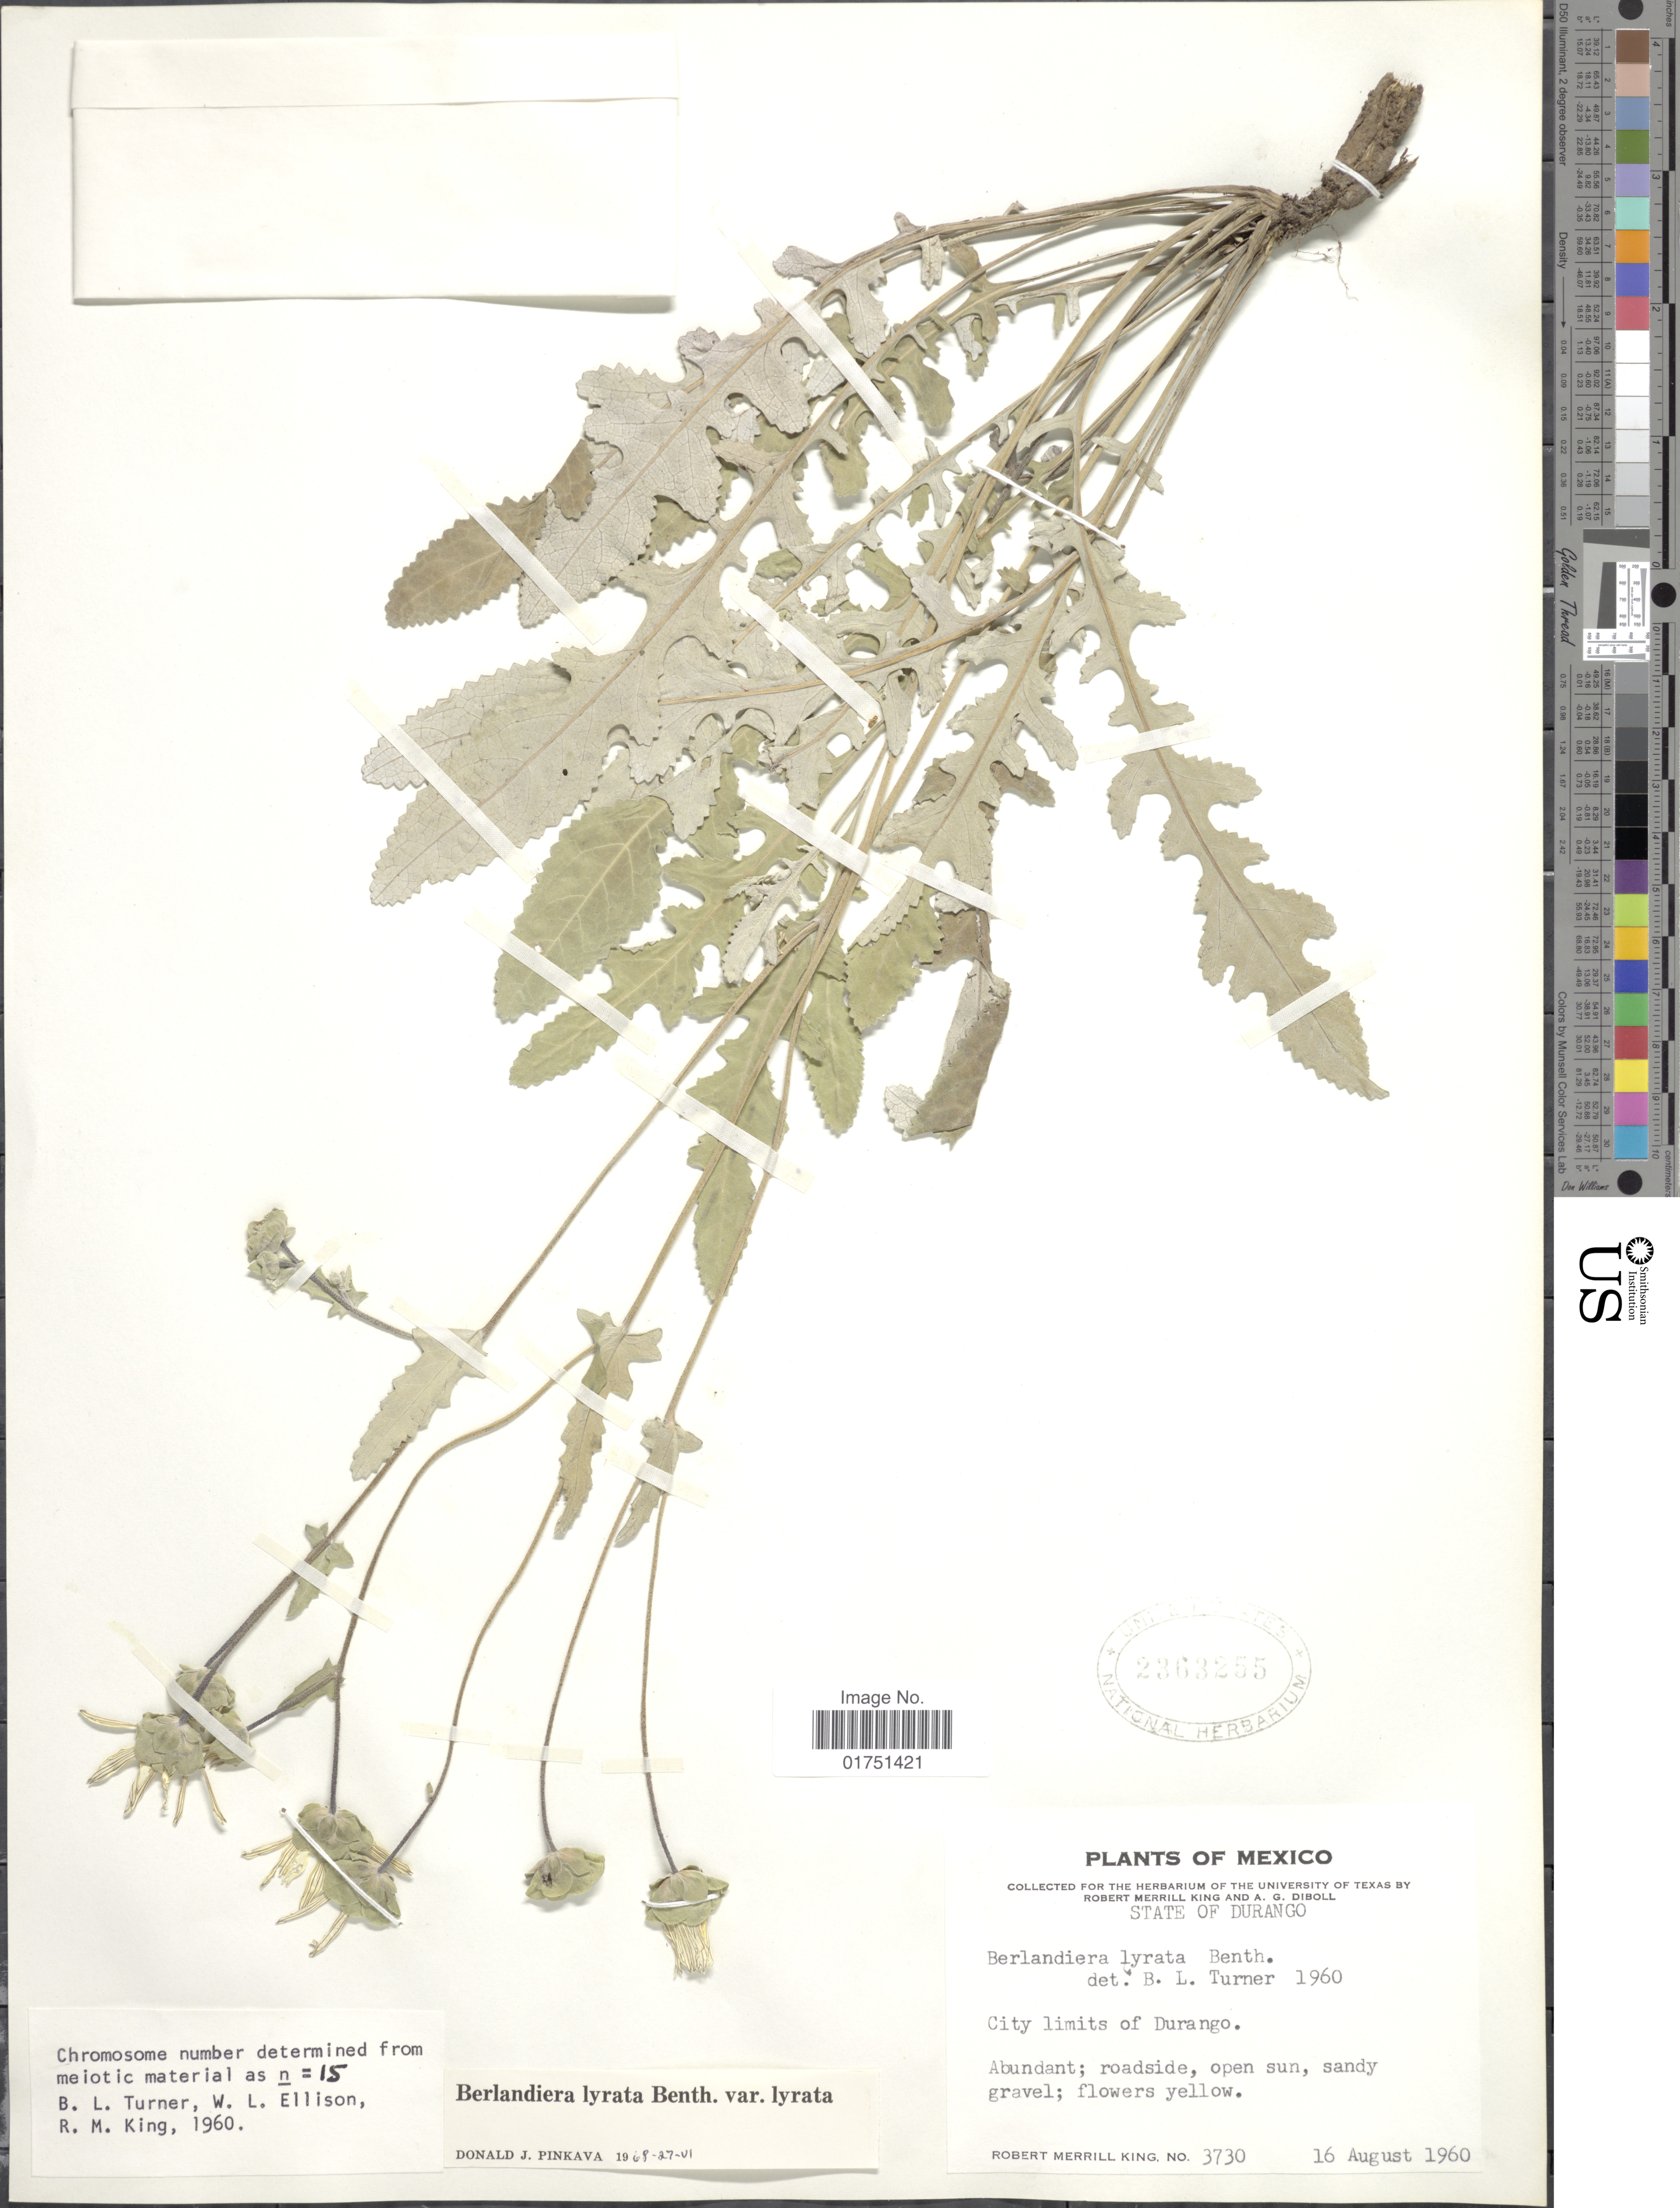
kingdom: Plantae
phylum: Tracheophyta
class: Magnoliopsida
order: Asterales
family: Asteraceae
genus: Berlandiera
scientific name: Berlandiera lyrata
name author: Benth.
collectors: R. M. King & A. Diboll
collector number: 3730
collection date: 1960-08-16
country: Mexico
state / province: Durango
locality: State of Durango. City limits of Durango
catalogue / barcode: US 2363255